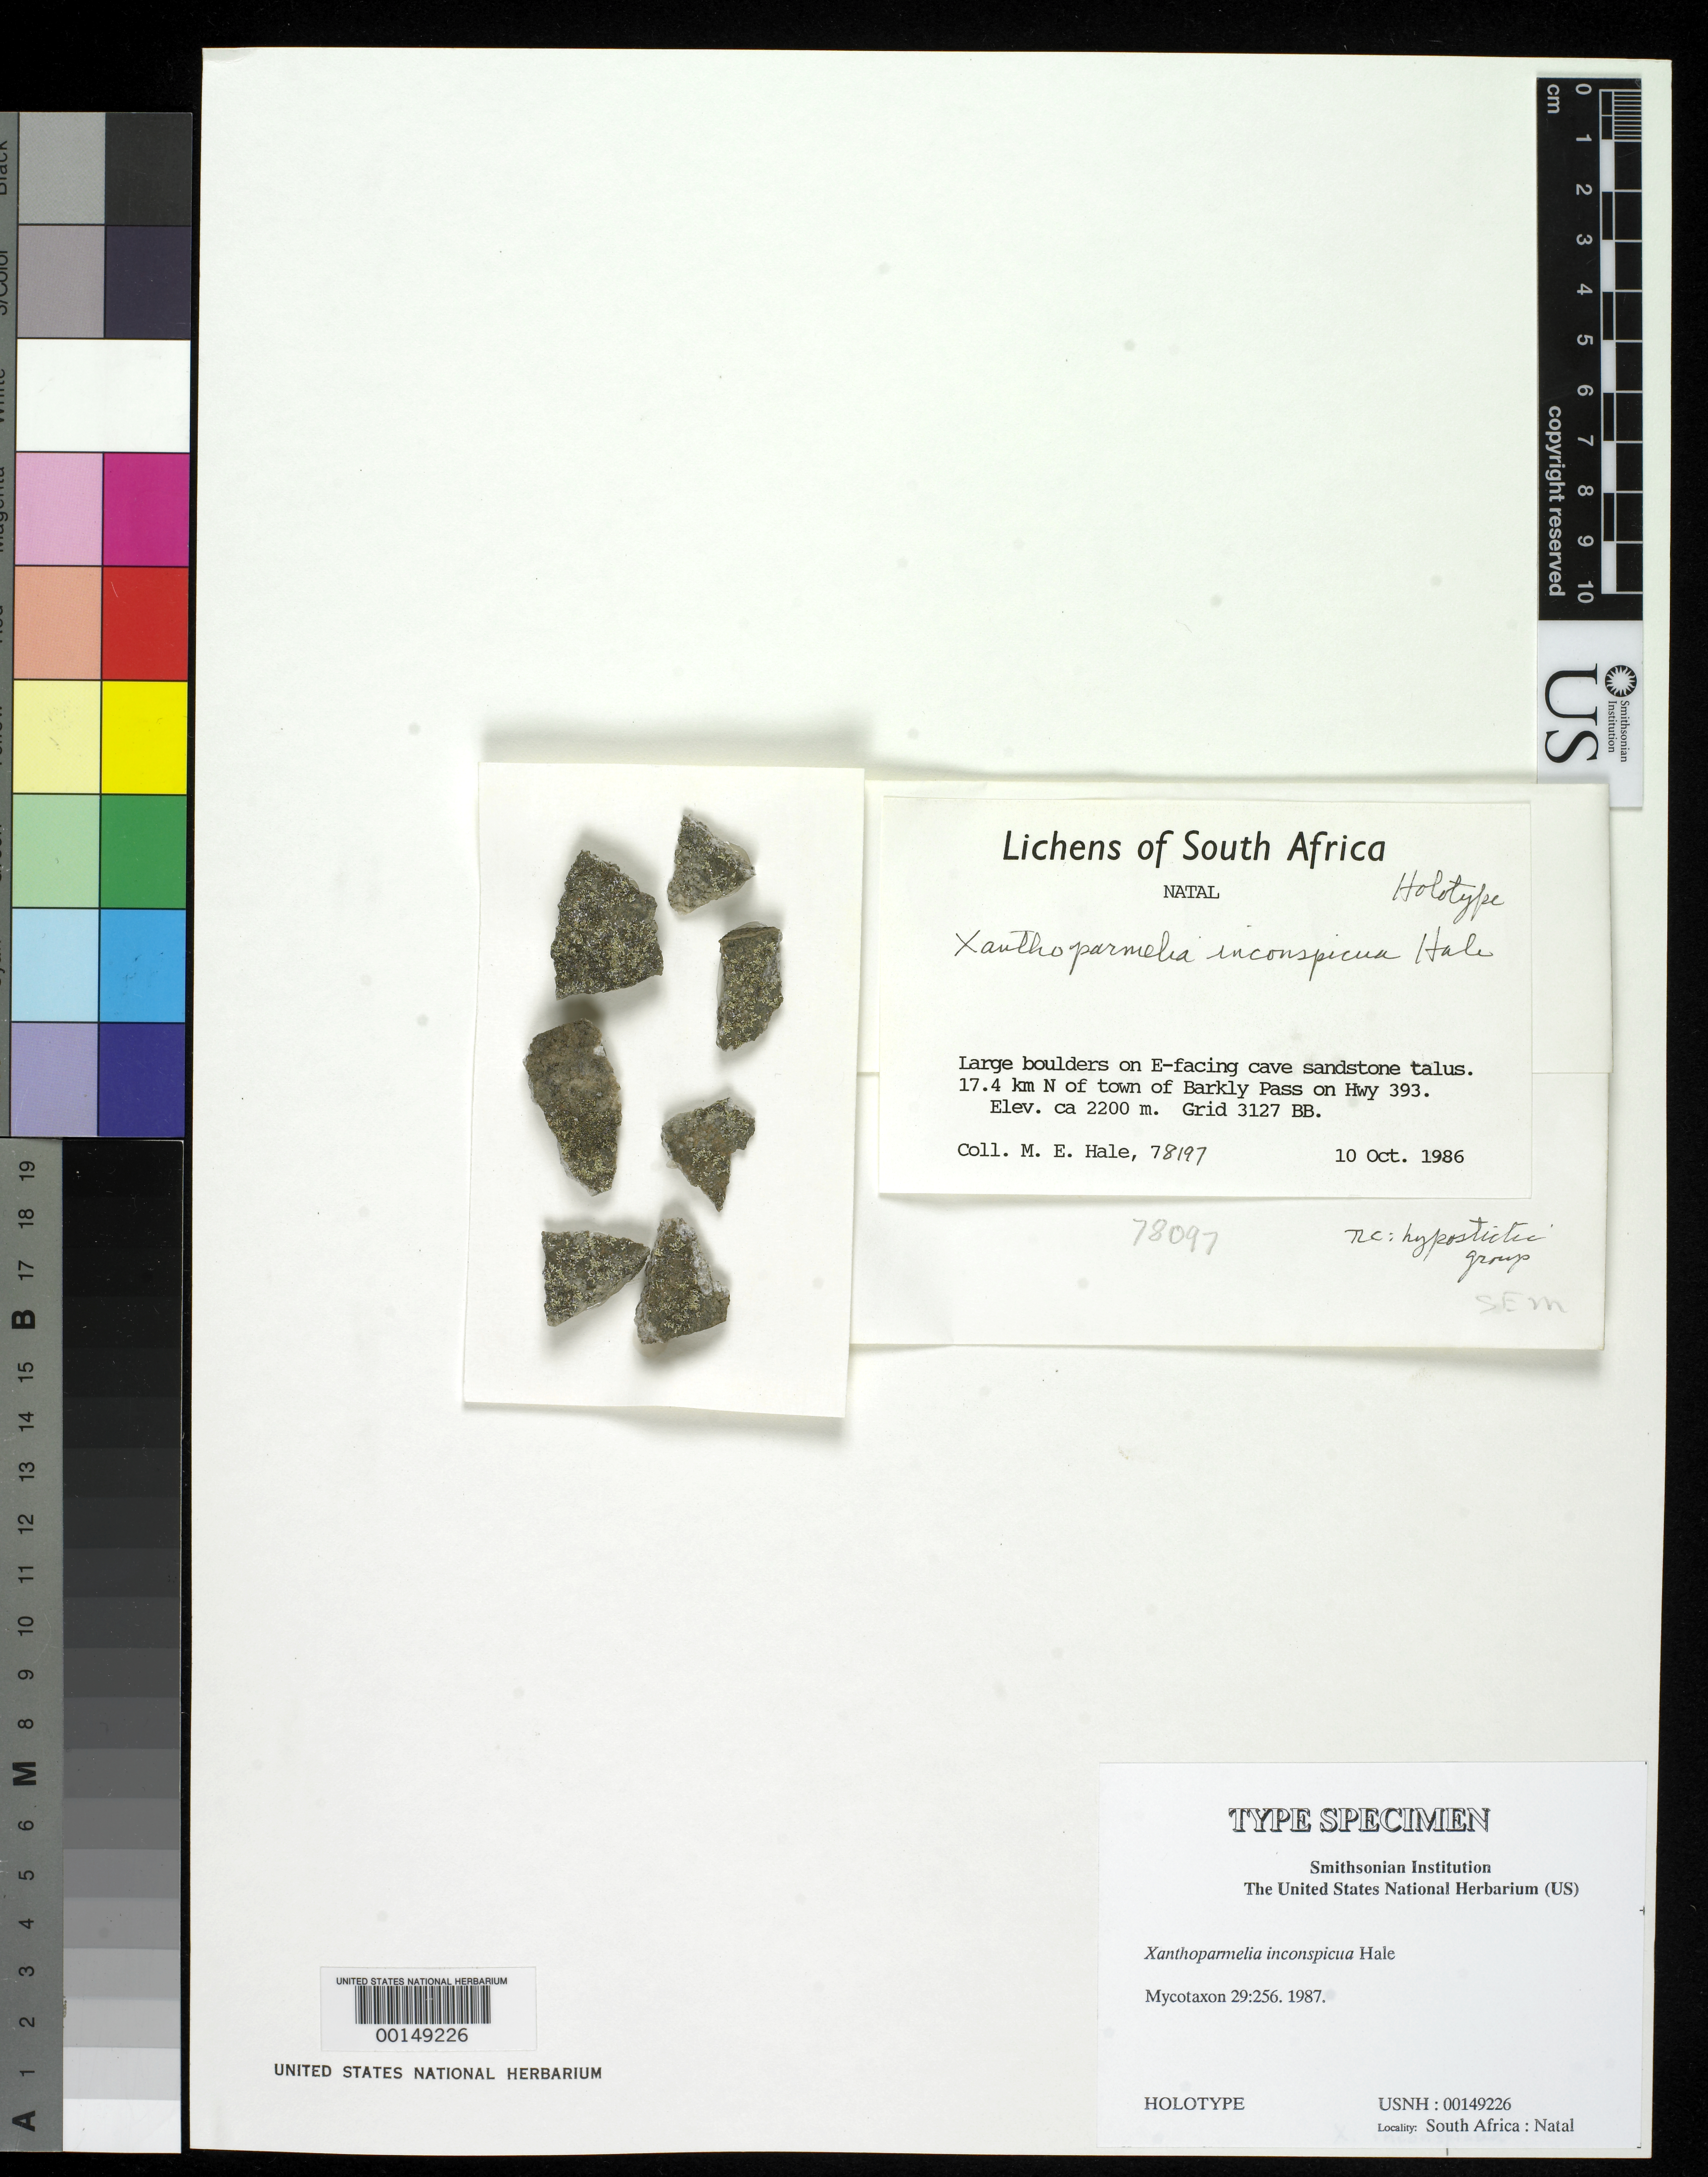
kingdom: Fungi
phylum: Ascomycota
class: Lecanoromycetes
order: Lecanorales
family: Parmeliaceae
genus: Xanthoparmelia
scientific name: Xanthoparmelia inconspicua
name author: Hale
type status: Holotype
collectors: M. Hale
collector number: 78197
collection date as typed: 10 Oct 1986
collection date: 1986-10-10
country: South Africa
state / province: KwaZulu-Natal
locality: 17.4 km N of town of Barkly Pass on Hwy 393, Grid 3127 BB, large boulders on E facing cave sandstone talus.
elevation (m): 2200